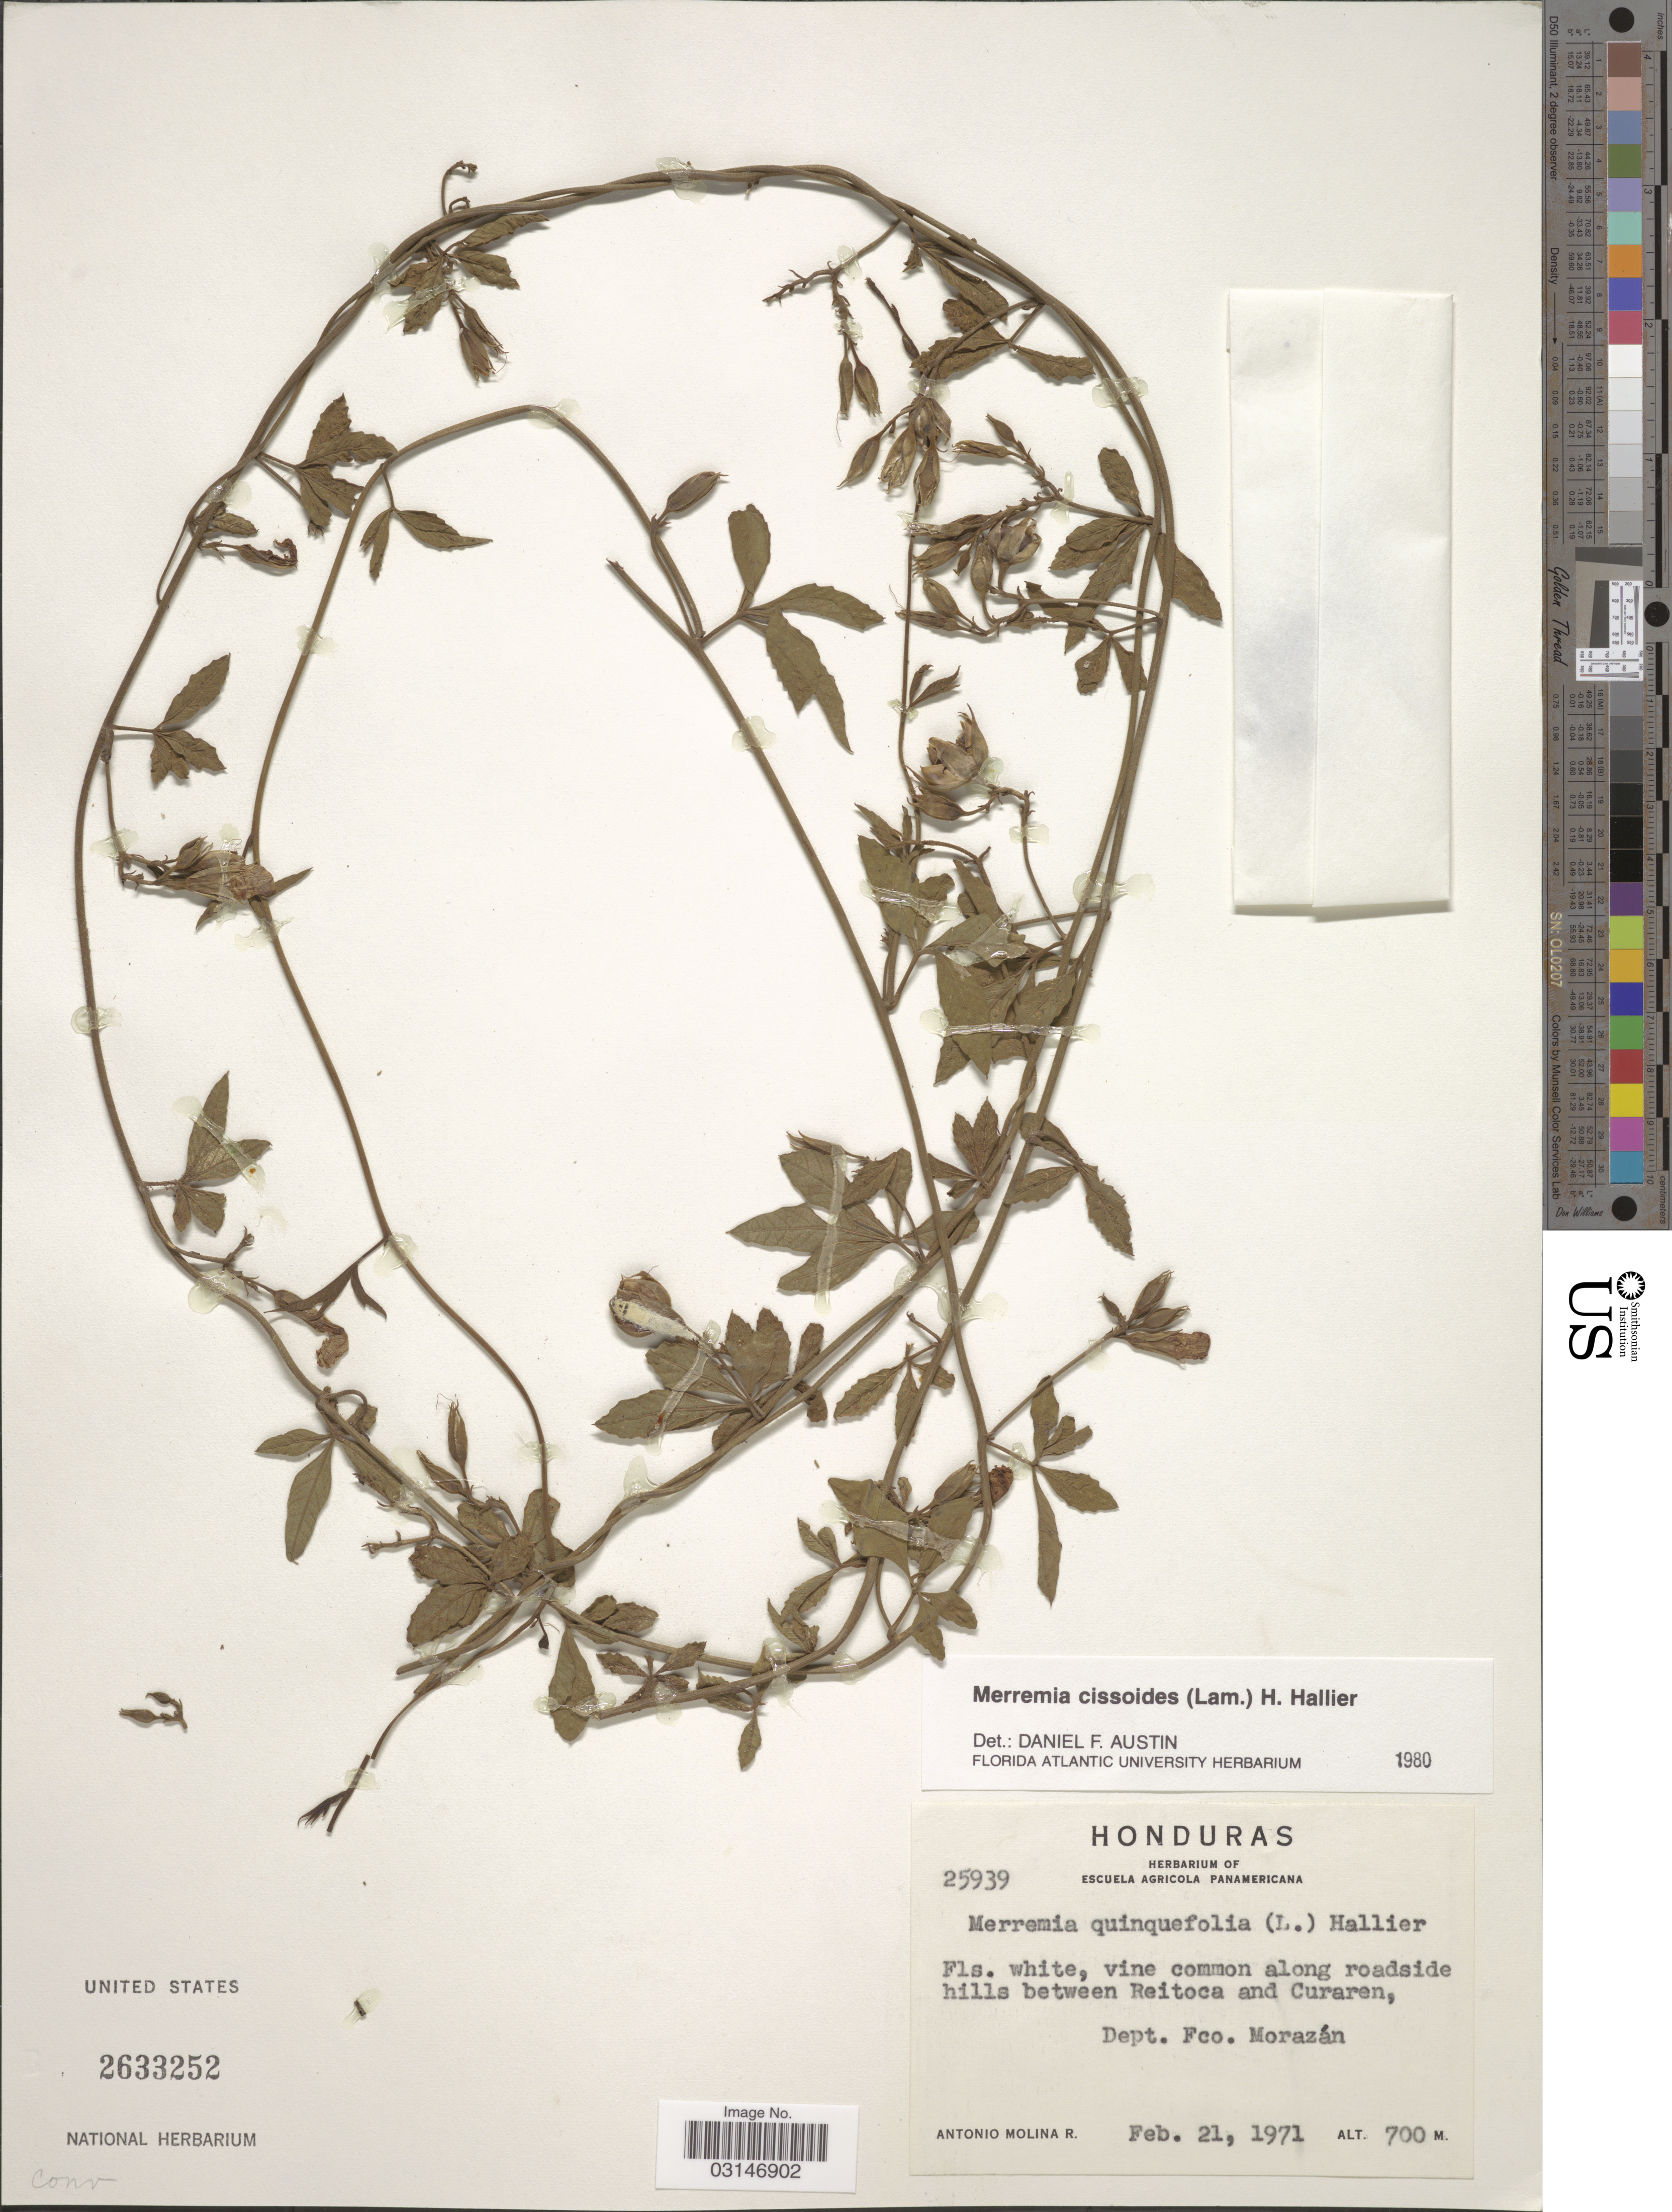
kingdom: Plantae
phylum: Tracheophyta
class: Magnoliopsida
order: Solanales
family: Convolvulaceae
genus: Distimake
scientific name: Distimake cissoides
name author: (Lam.) A. R. Simões & Staples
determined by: Strong, Mark T., (BOT), Smithsonian Institution - National Museum of Natural History (UNITED STATES)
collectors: A. Molina R.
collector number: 25939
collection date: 1971-02-21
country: Honduras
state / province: Fco. Morazán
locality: Hills between Reitoca and Curaren, Dept. Fco. Morazán.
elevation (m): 700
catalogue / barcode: US 2633252